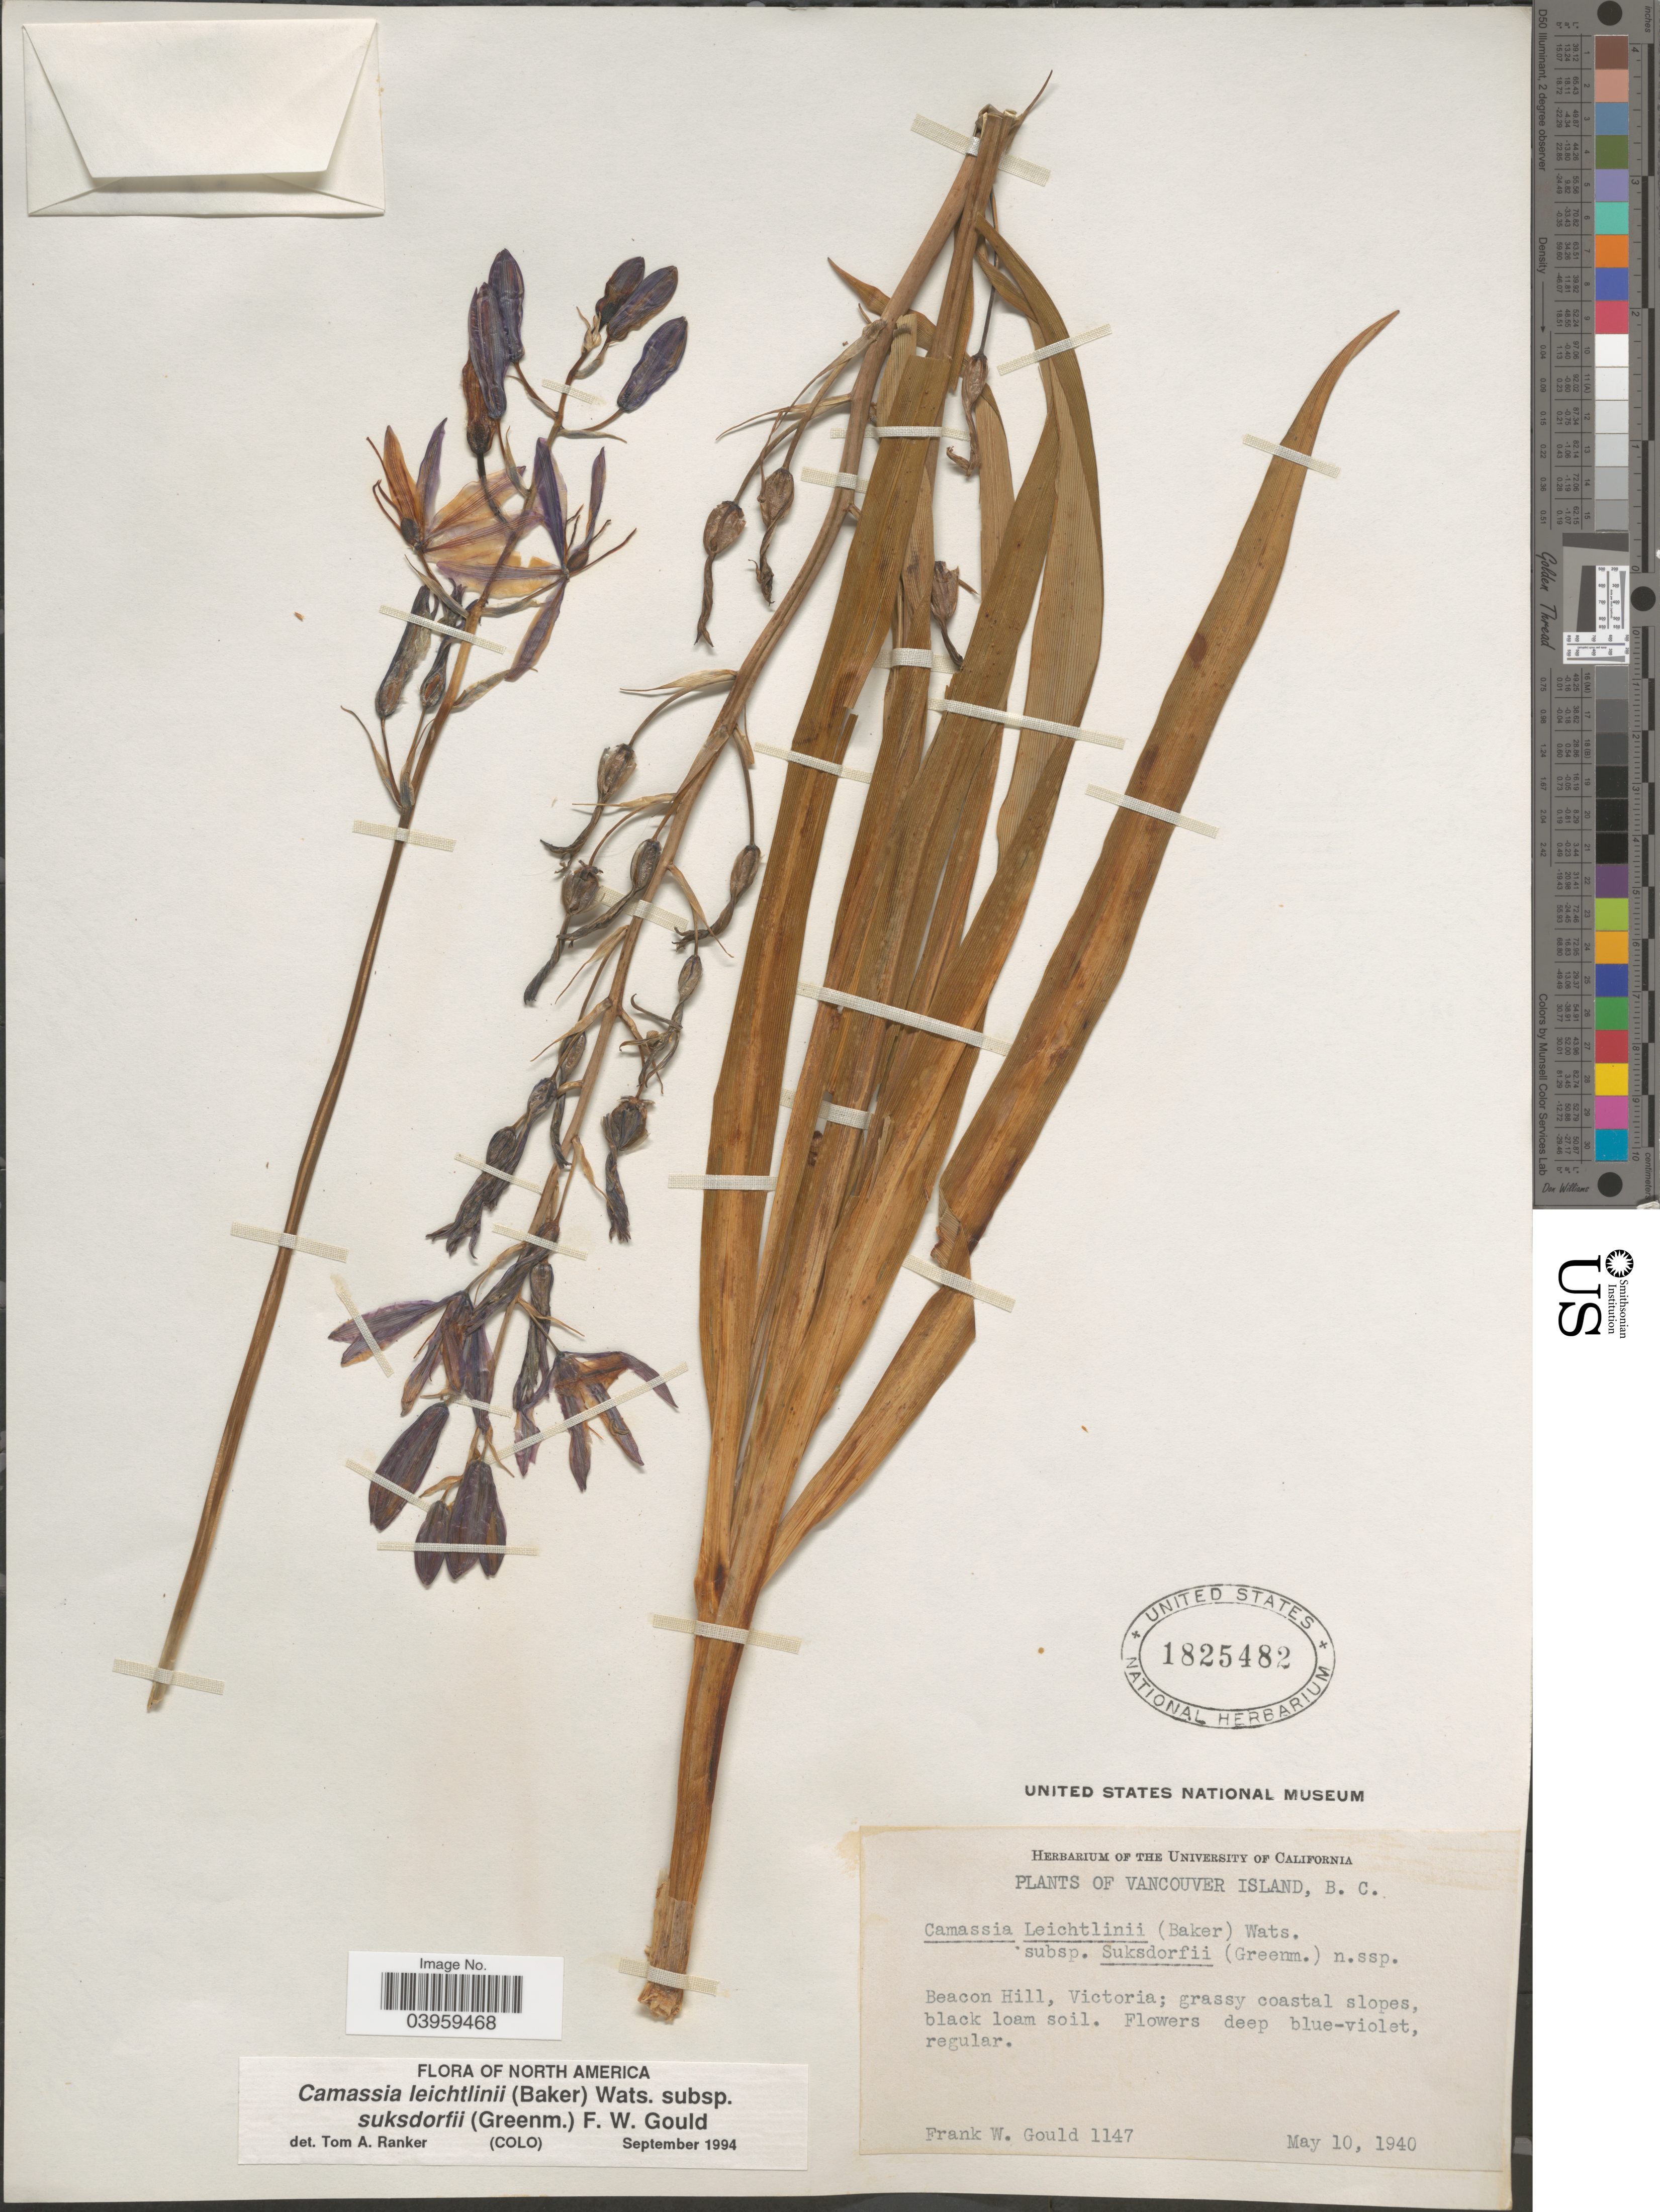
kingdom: Plantae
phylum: Tracheophyta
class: Liliopsida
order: Asparagales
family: Asparagaceae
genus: Camassia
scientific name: Camassia leichtlinii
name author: (Baker) S. Watson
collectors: F. W. Gould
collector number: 1147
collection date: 1940-05-10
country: Canada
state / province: British Columbia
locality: Vancouver Island. Beacon Hill, Victoria; grassy coastal slopes, black loam soil.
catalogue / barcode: US 1825482